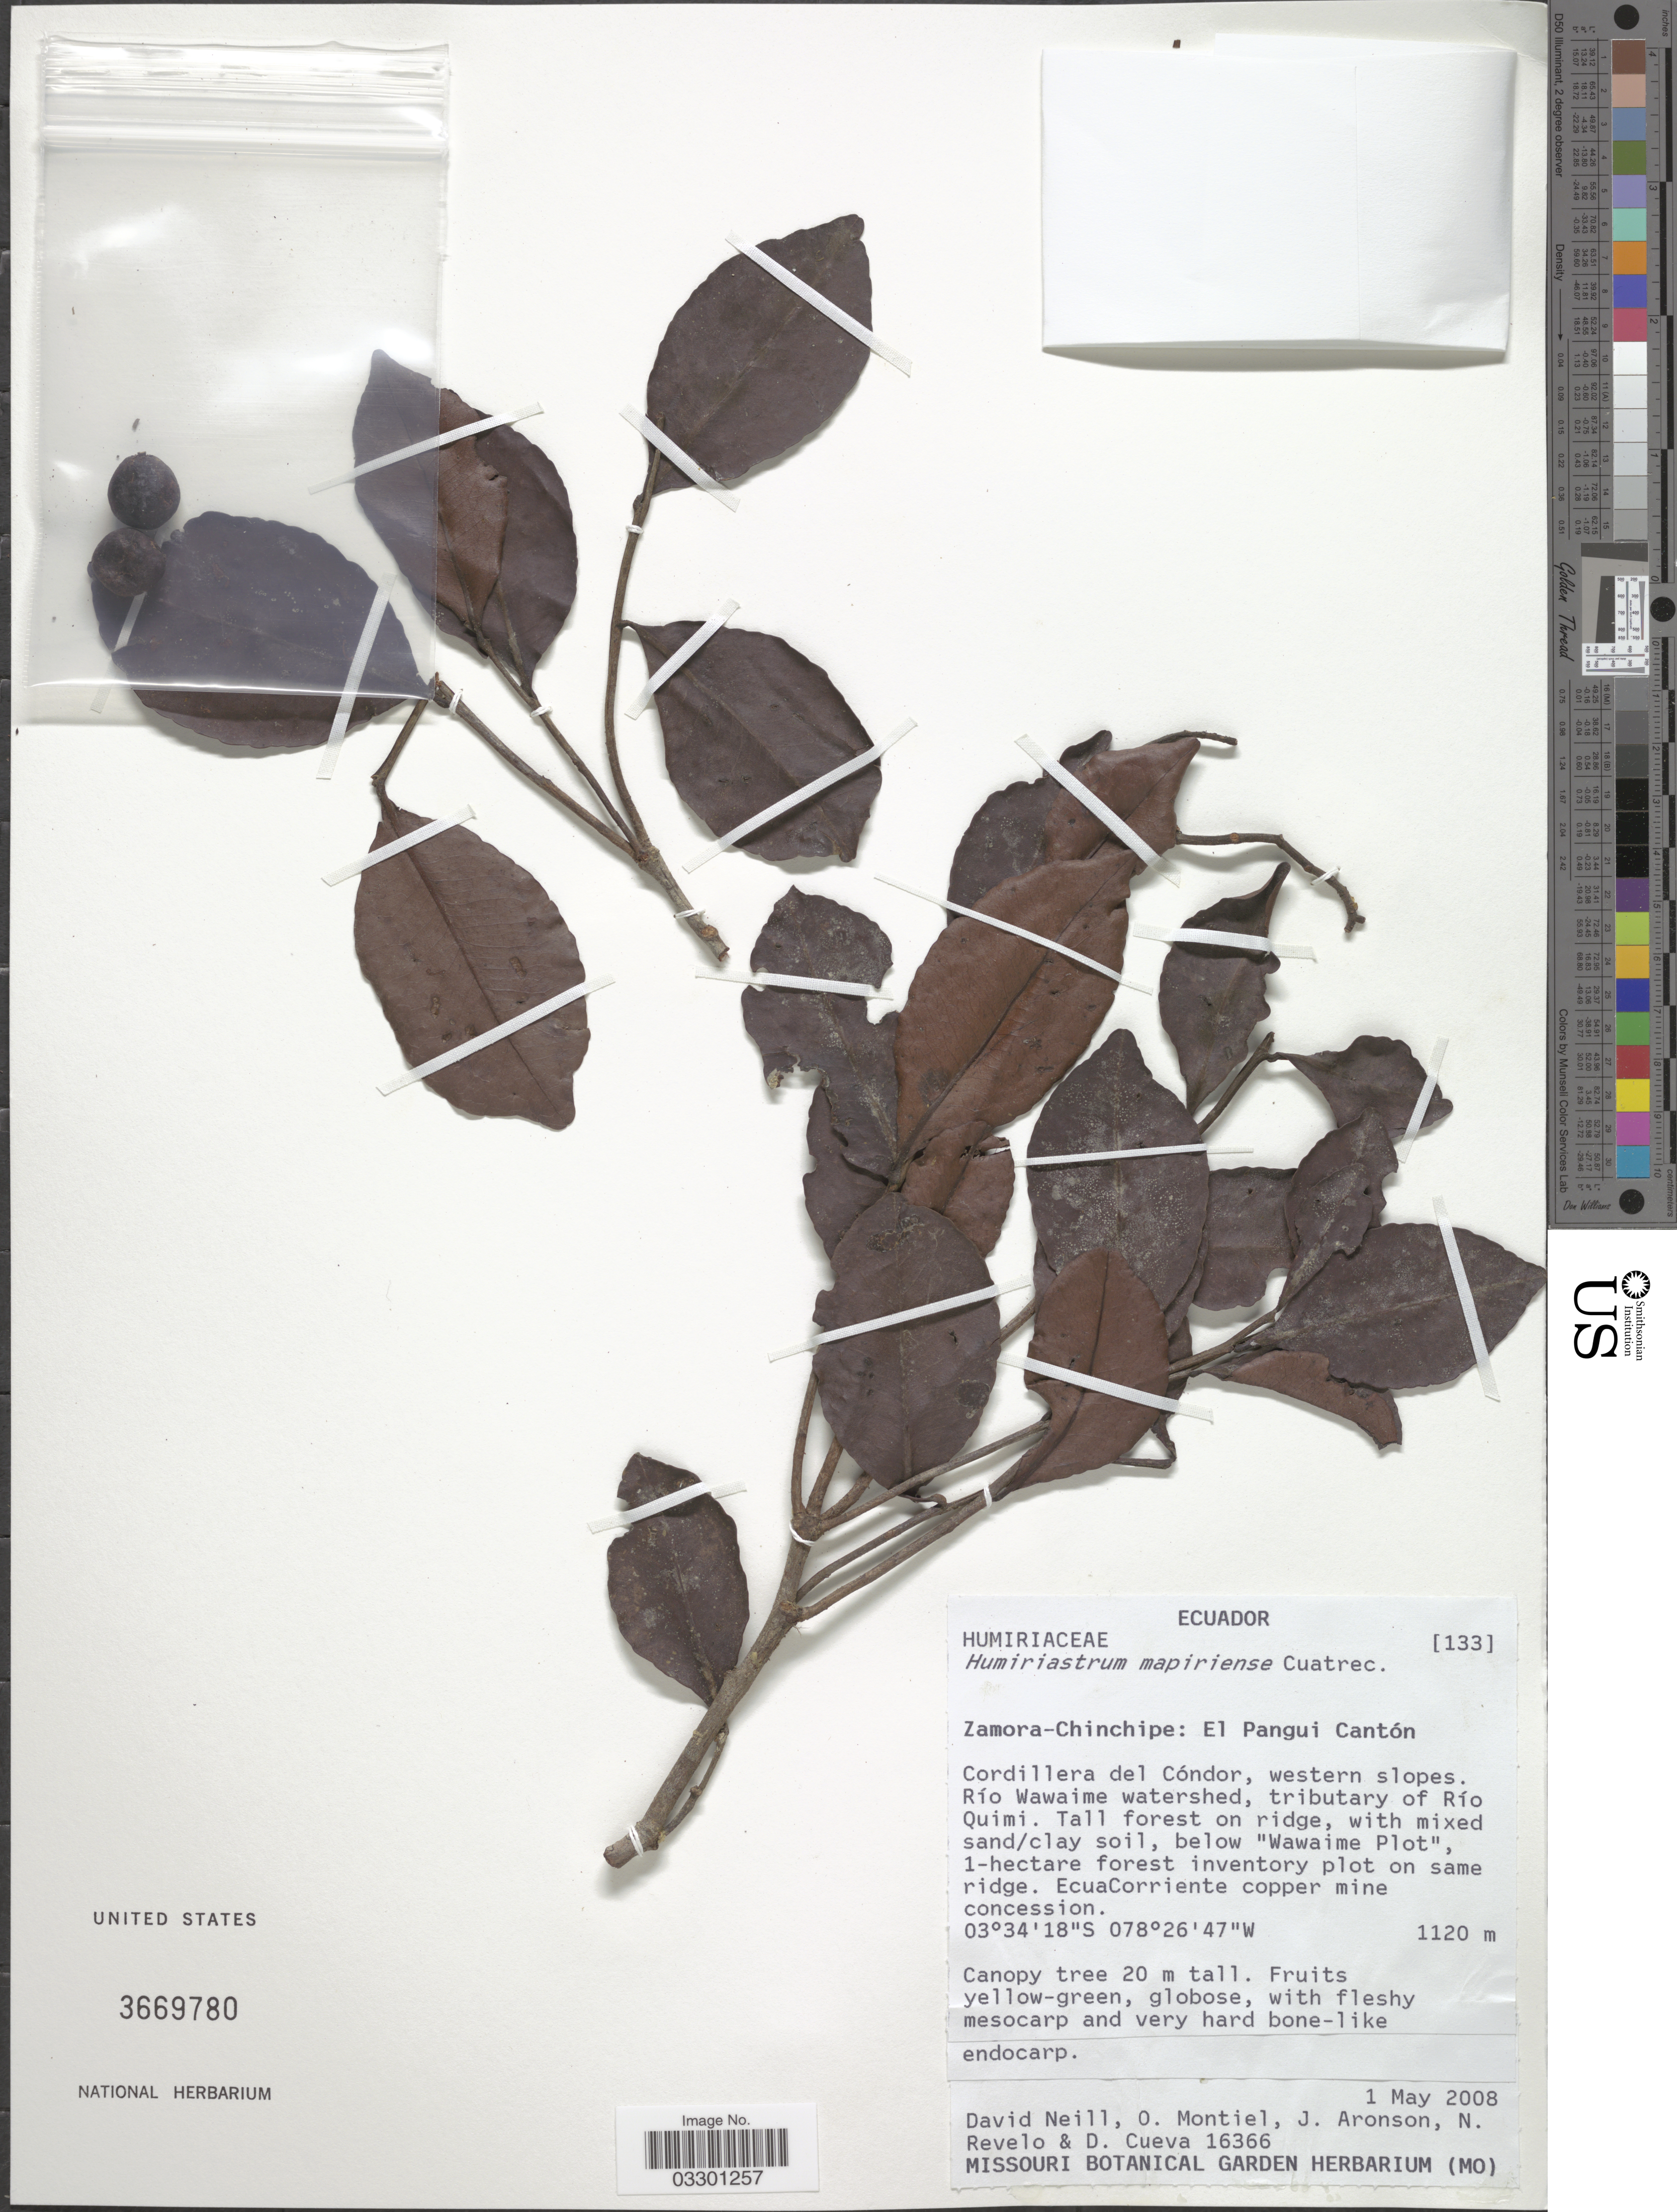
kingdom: Plantae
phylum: Tracheophyta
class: Magnoliopsida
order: Malpighiales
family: Humiriaceae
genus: Humiriastrum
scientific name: Humiriastrum mapiriense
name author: Cuatrec.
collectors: D. Neill, O. Montiel, J. Aronson, N. Revelo & D. Cueva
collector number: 16366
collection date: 2008-05-01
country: Ecuador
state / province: Zamora-Chinchipe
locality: El Pangui Cantón. Cordillera del Cóndor, western slopes. Río Wawaime watershed, tributary of Río Quimi.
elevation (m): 1120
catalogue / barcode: US 3669780